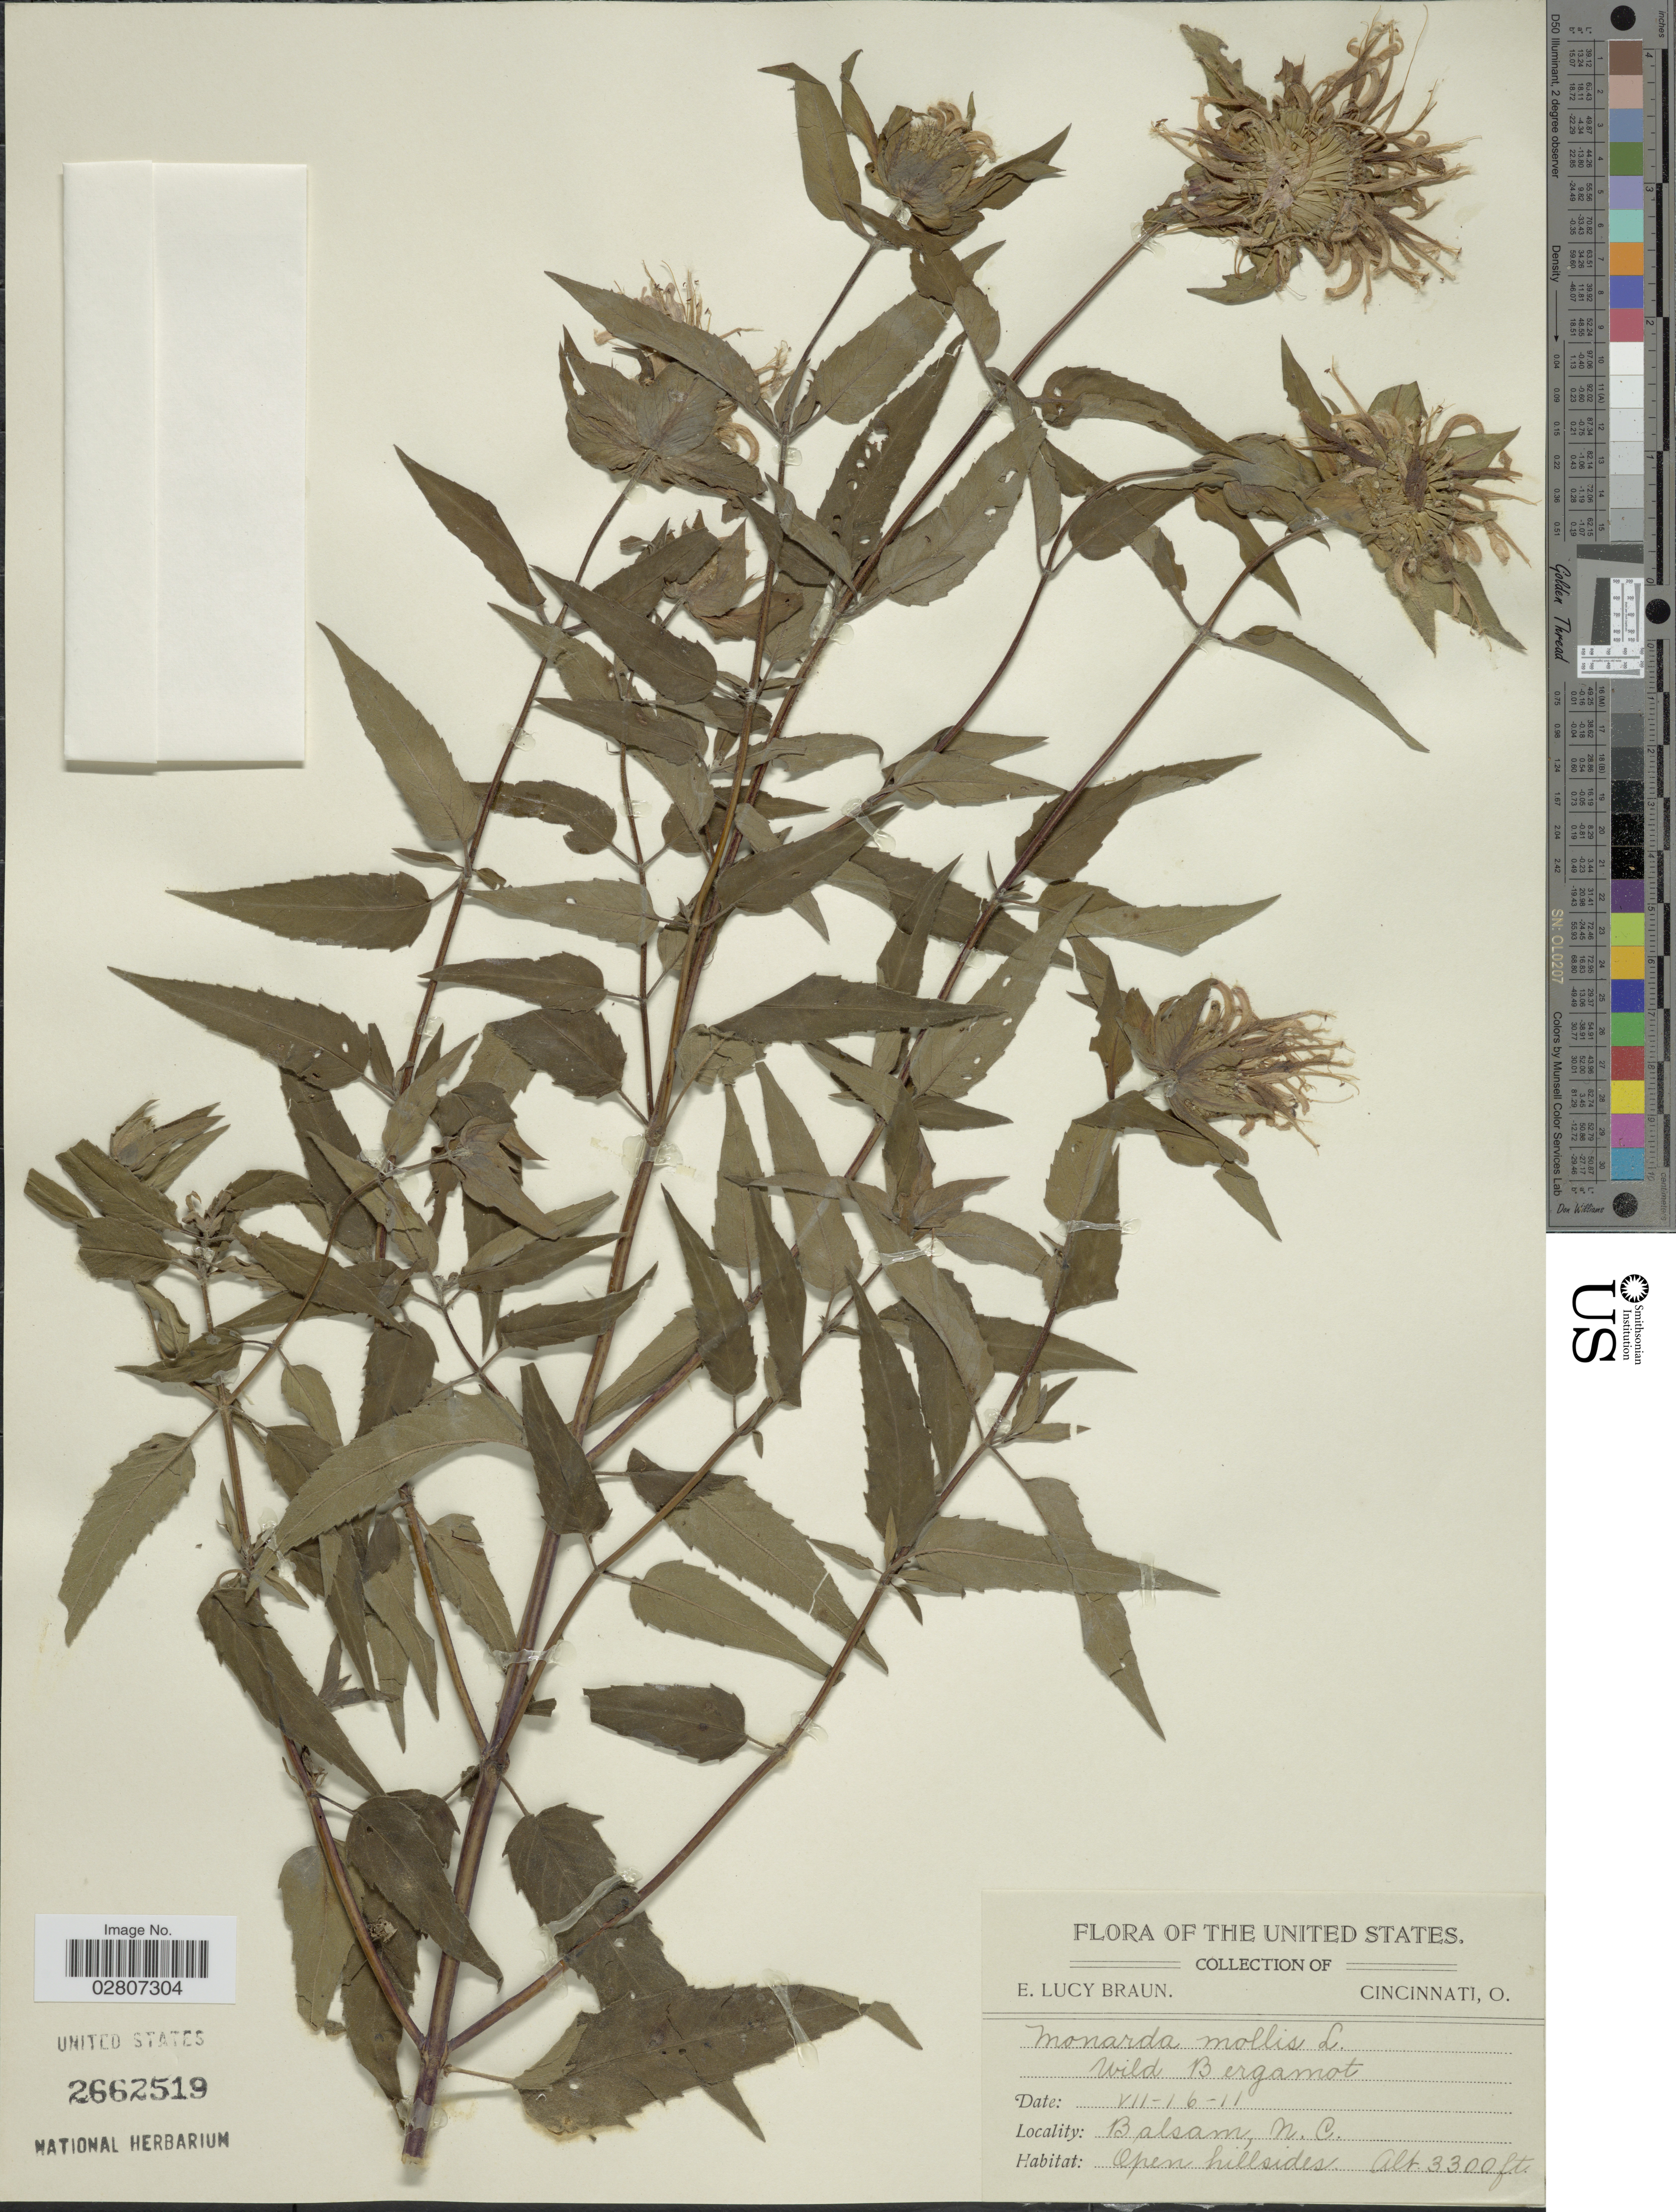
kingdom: Plantae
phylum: Tracheophyta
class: Magnoliopsida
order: Lamiales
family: Lamiaceae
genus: Monarda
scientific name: Monarda fistulosa var. mollis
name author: (L.) L.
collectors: E. L. Braun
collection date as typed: Transcribed d/m/y: 16/7/11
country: United States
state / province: North Carolina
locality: Balsam, N.C.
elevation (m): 1006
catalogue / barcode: US 2662519